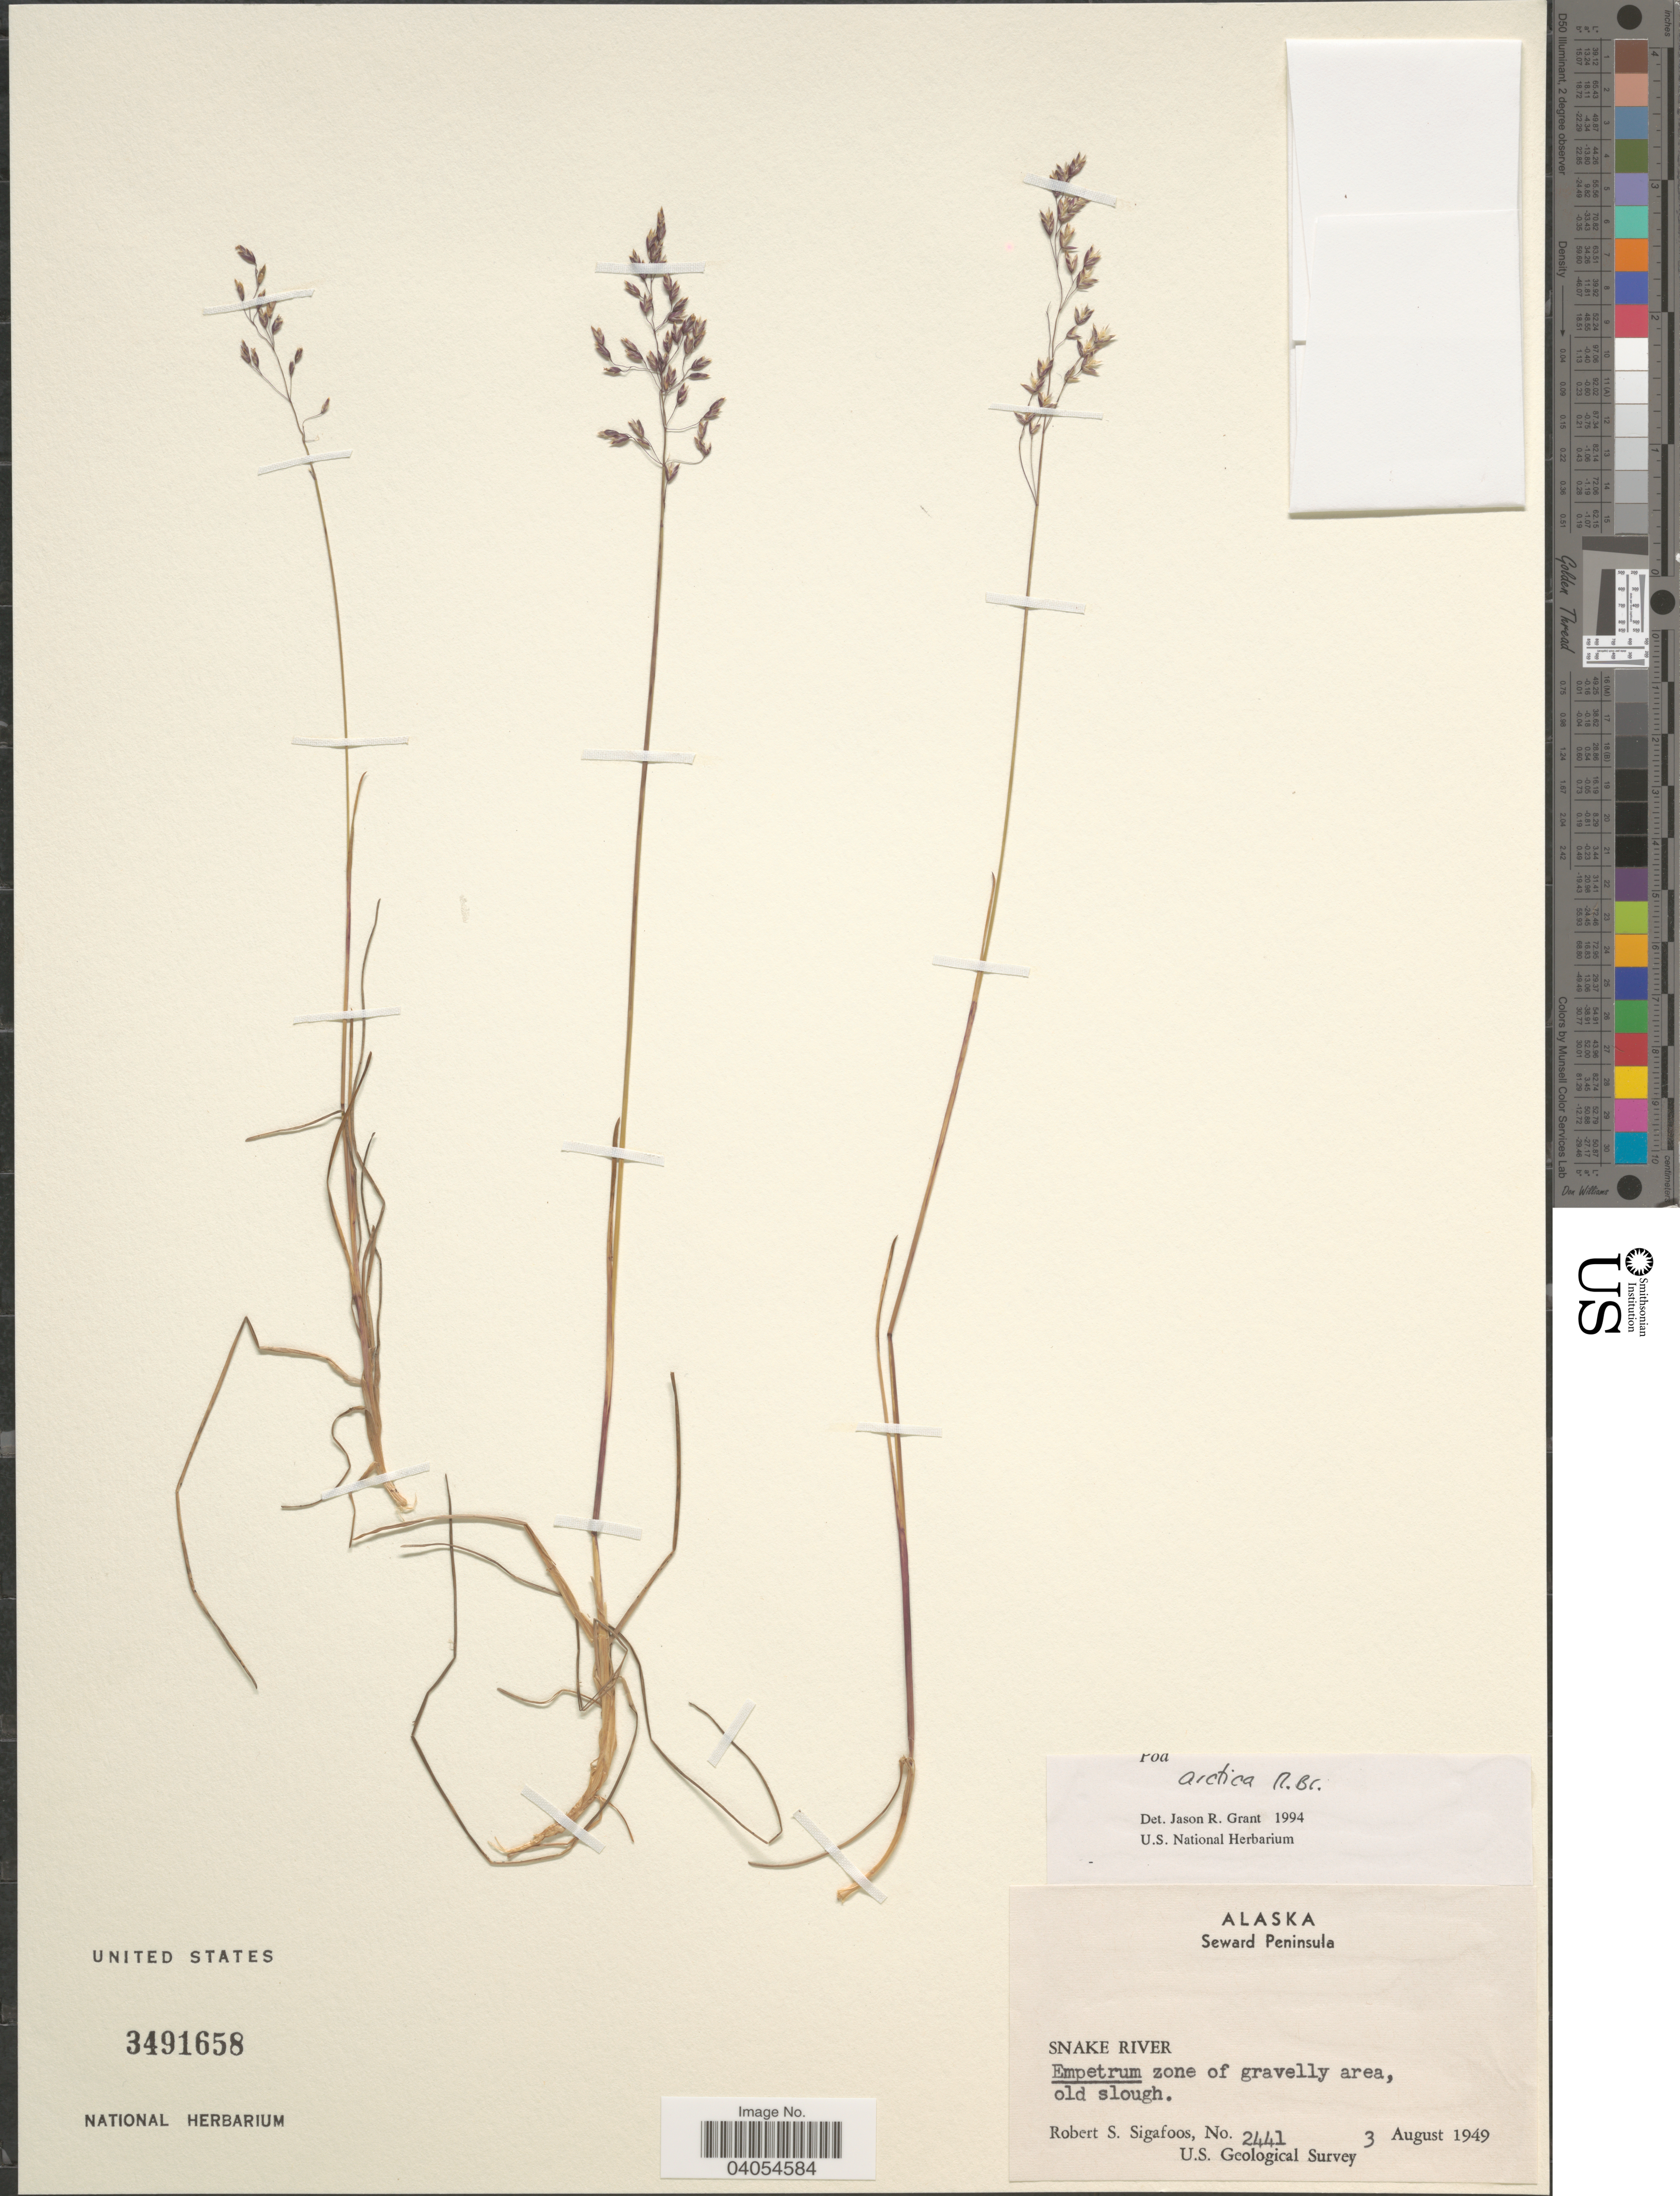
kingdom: Plantae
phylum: Tracheophyta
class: Liliopsida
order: Poales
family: Poaceae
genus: Poa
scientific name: Poa arctica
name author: R. Br.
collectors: R. Sigafoos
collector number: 2441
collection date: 1949-08-03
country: United States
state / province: Alaska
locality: Seward Peninsula. Snake River.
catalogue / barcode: US 3491658